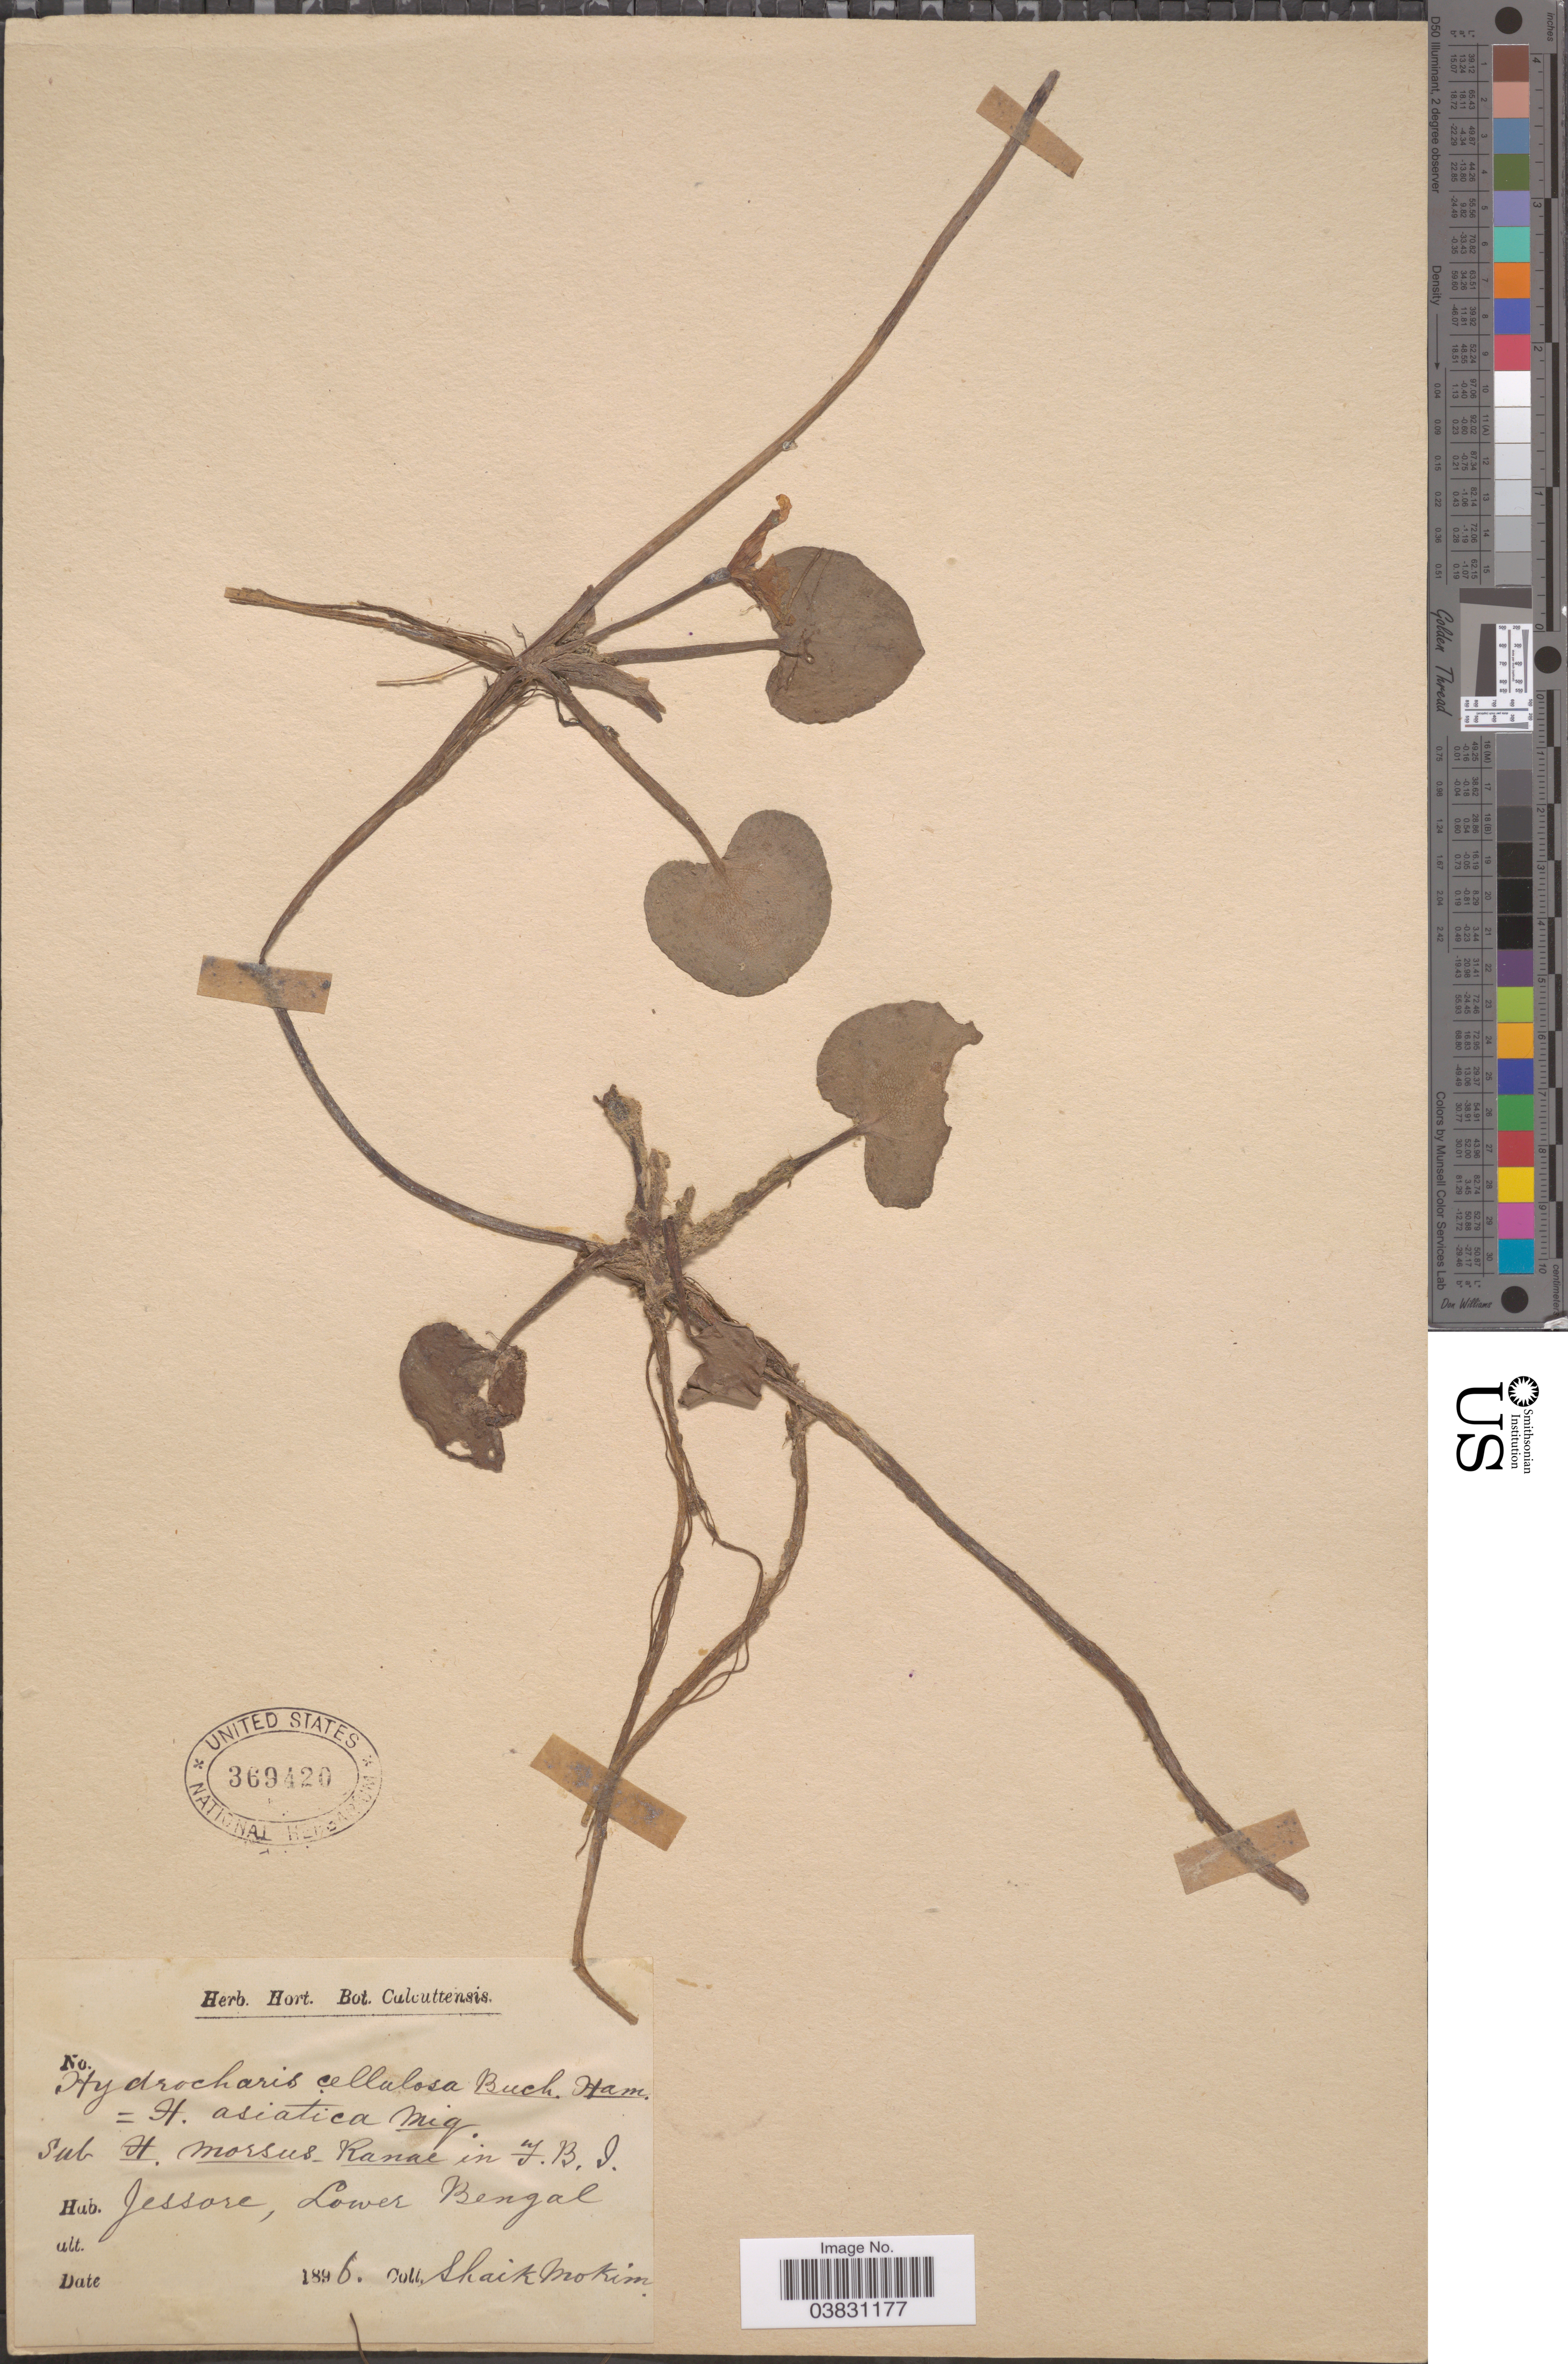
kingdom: Plantae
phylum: Tracheophyta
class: Liliopsida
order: Alismatales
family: Hydrocharitaceae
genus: Hydrocharis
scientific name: Hydrocharis asiatica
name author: Miq.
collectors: S. Mokim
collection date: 1896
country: Bangladesh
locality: Jessore, Lower Bengal.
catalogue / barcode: US 369420